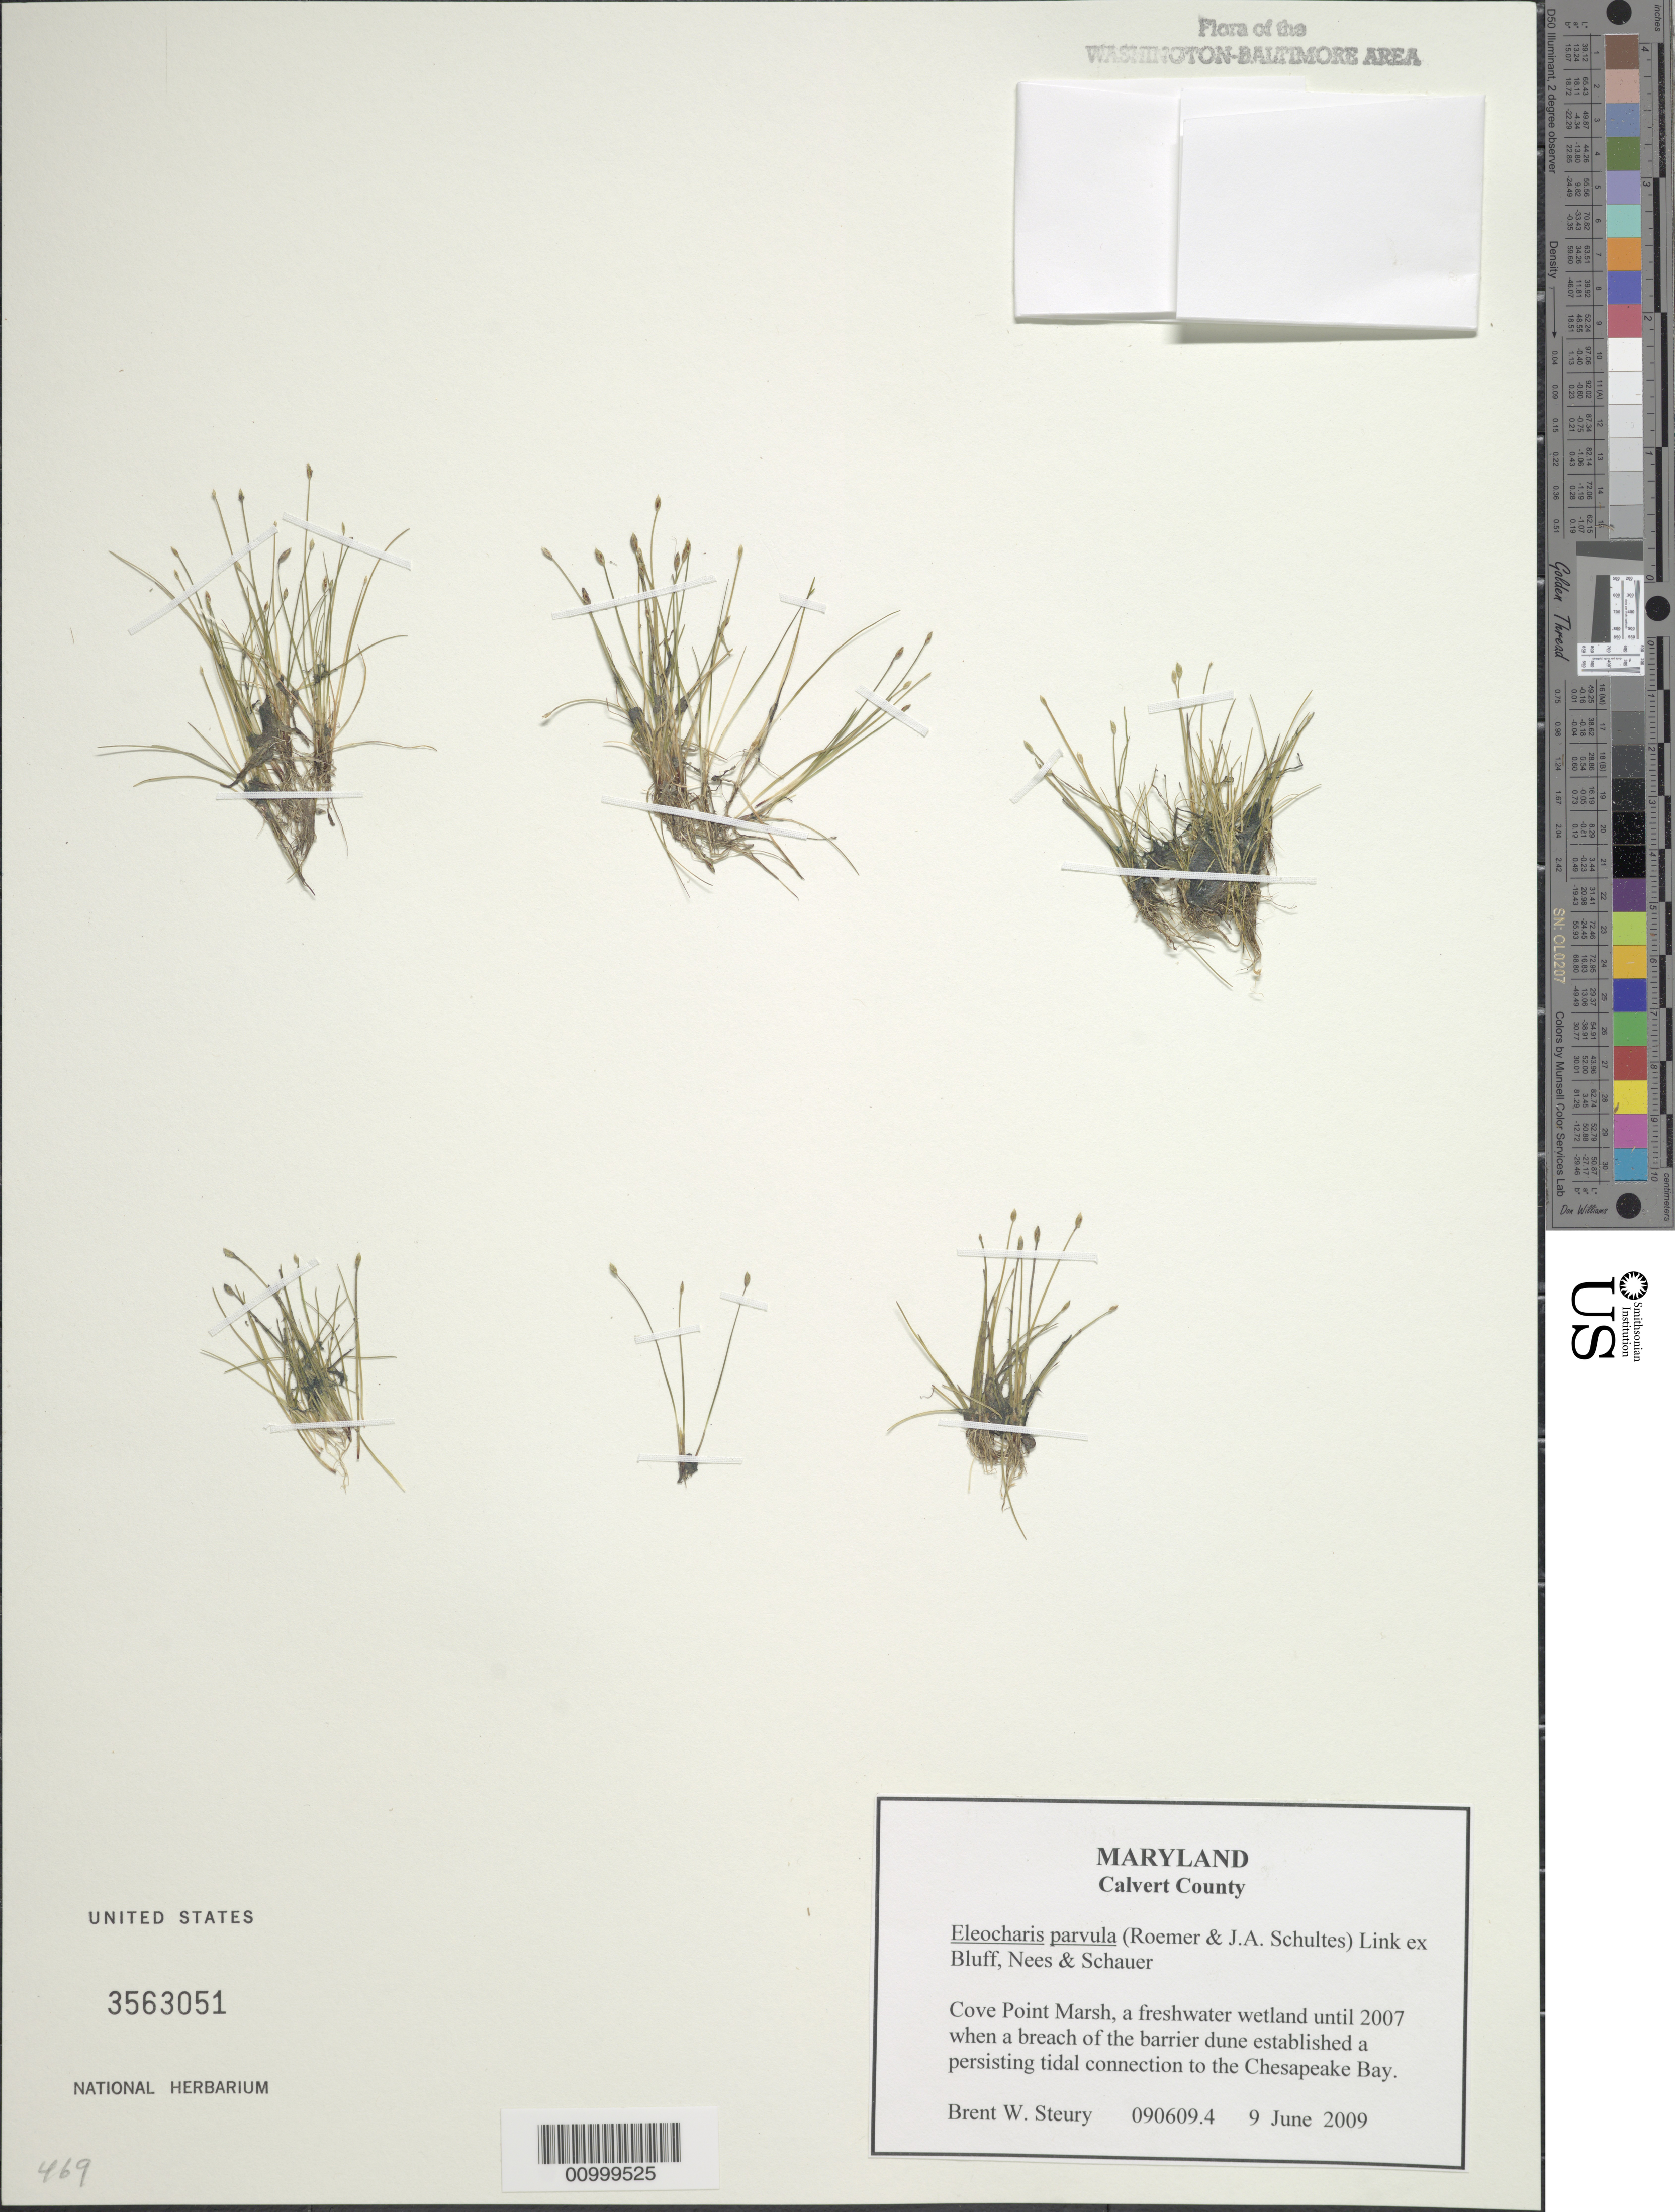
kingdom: Plantae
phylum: Tracheophyta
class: Liliopsida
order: Poales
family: Cyperaceae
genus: Eleocharis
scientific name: Eleocharis parvula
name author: (Roem. & Schult.) Link ex Williams et al.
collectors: B. Steury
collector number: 090609.4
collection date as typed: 9 June 2009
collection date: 2009-06-09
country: United States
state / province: Maryland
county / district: Calvert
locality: Cove Point Marsh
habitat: a freshwater wetland until 2007 when a breach of the barrier dune established a persisting tidal connection to the Chesapeake Bay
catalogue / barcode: US 3563051